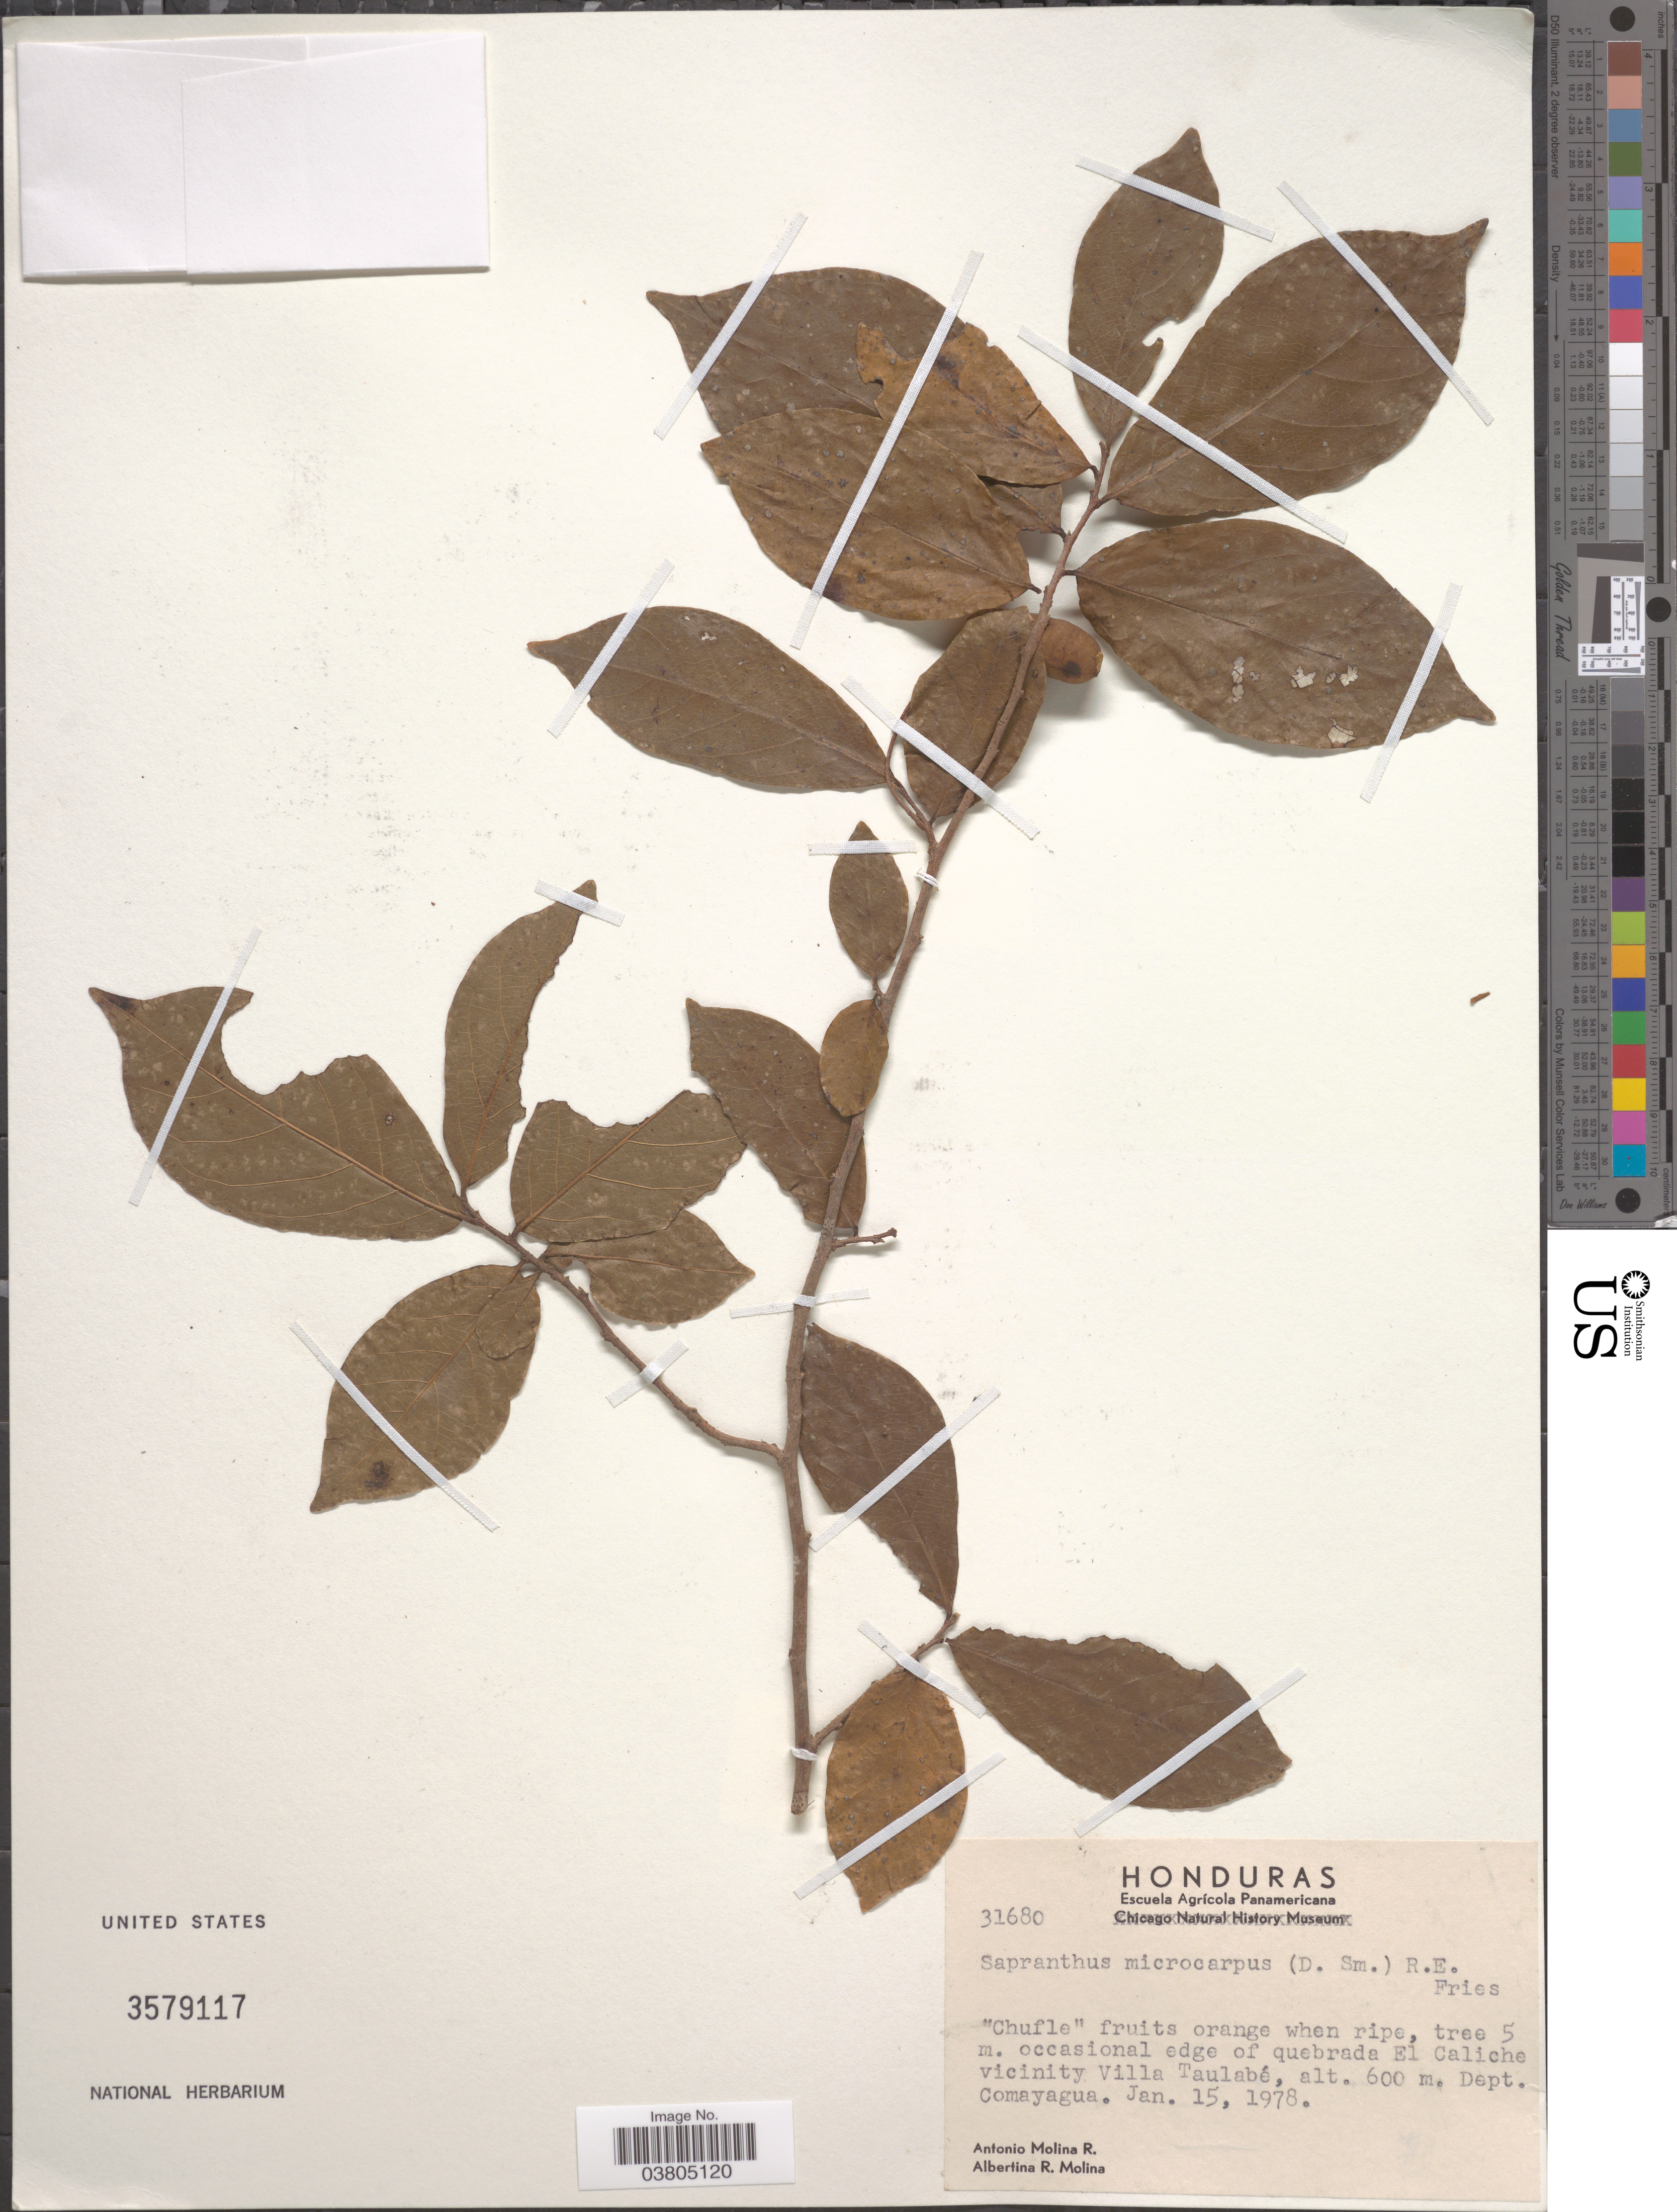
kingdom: Plantae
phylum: Tracheophyta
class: Magnoliopsida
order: Magnoliales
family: Annonaceae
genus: Sapranthus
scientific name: Sapranthus microcarpus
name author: (Donn. Sm.) R.E. Fr.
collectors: A. Molina R. & A. R. Molina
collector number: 31680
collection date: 1978-01-15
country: Honduras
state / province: Comayagua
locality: Edge of quebrada El Caliche vicinity Villa Taulabé. Dept. Comayagua.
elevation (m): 600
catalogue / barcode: US 3579117